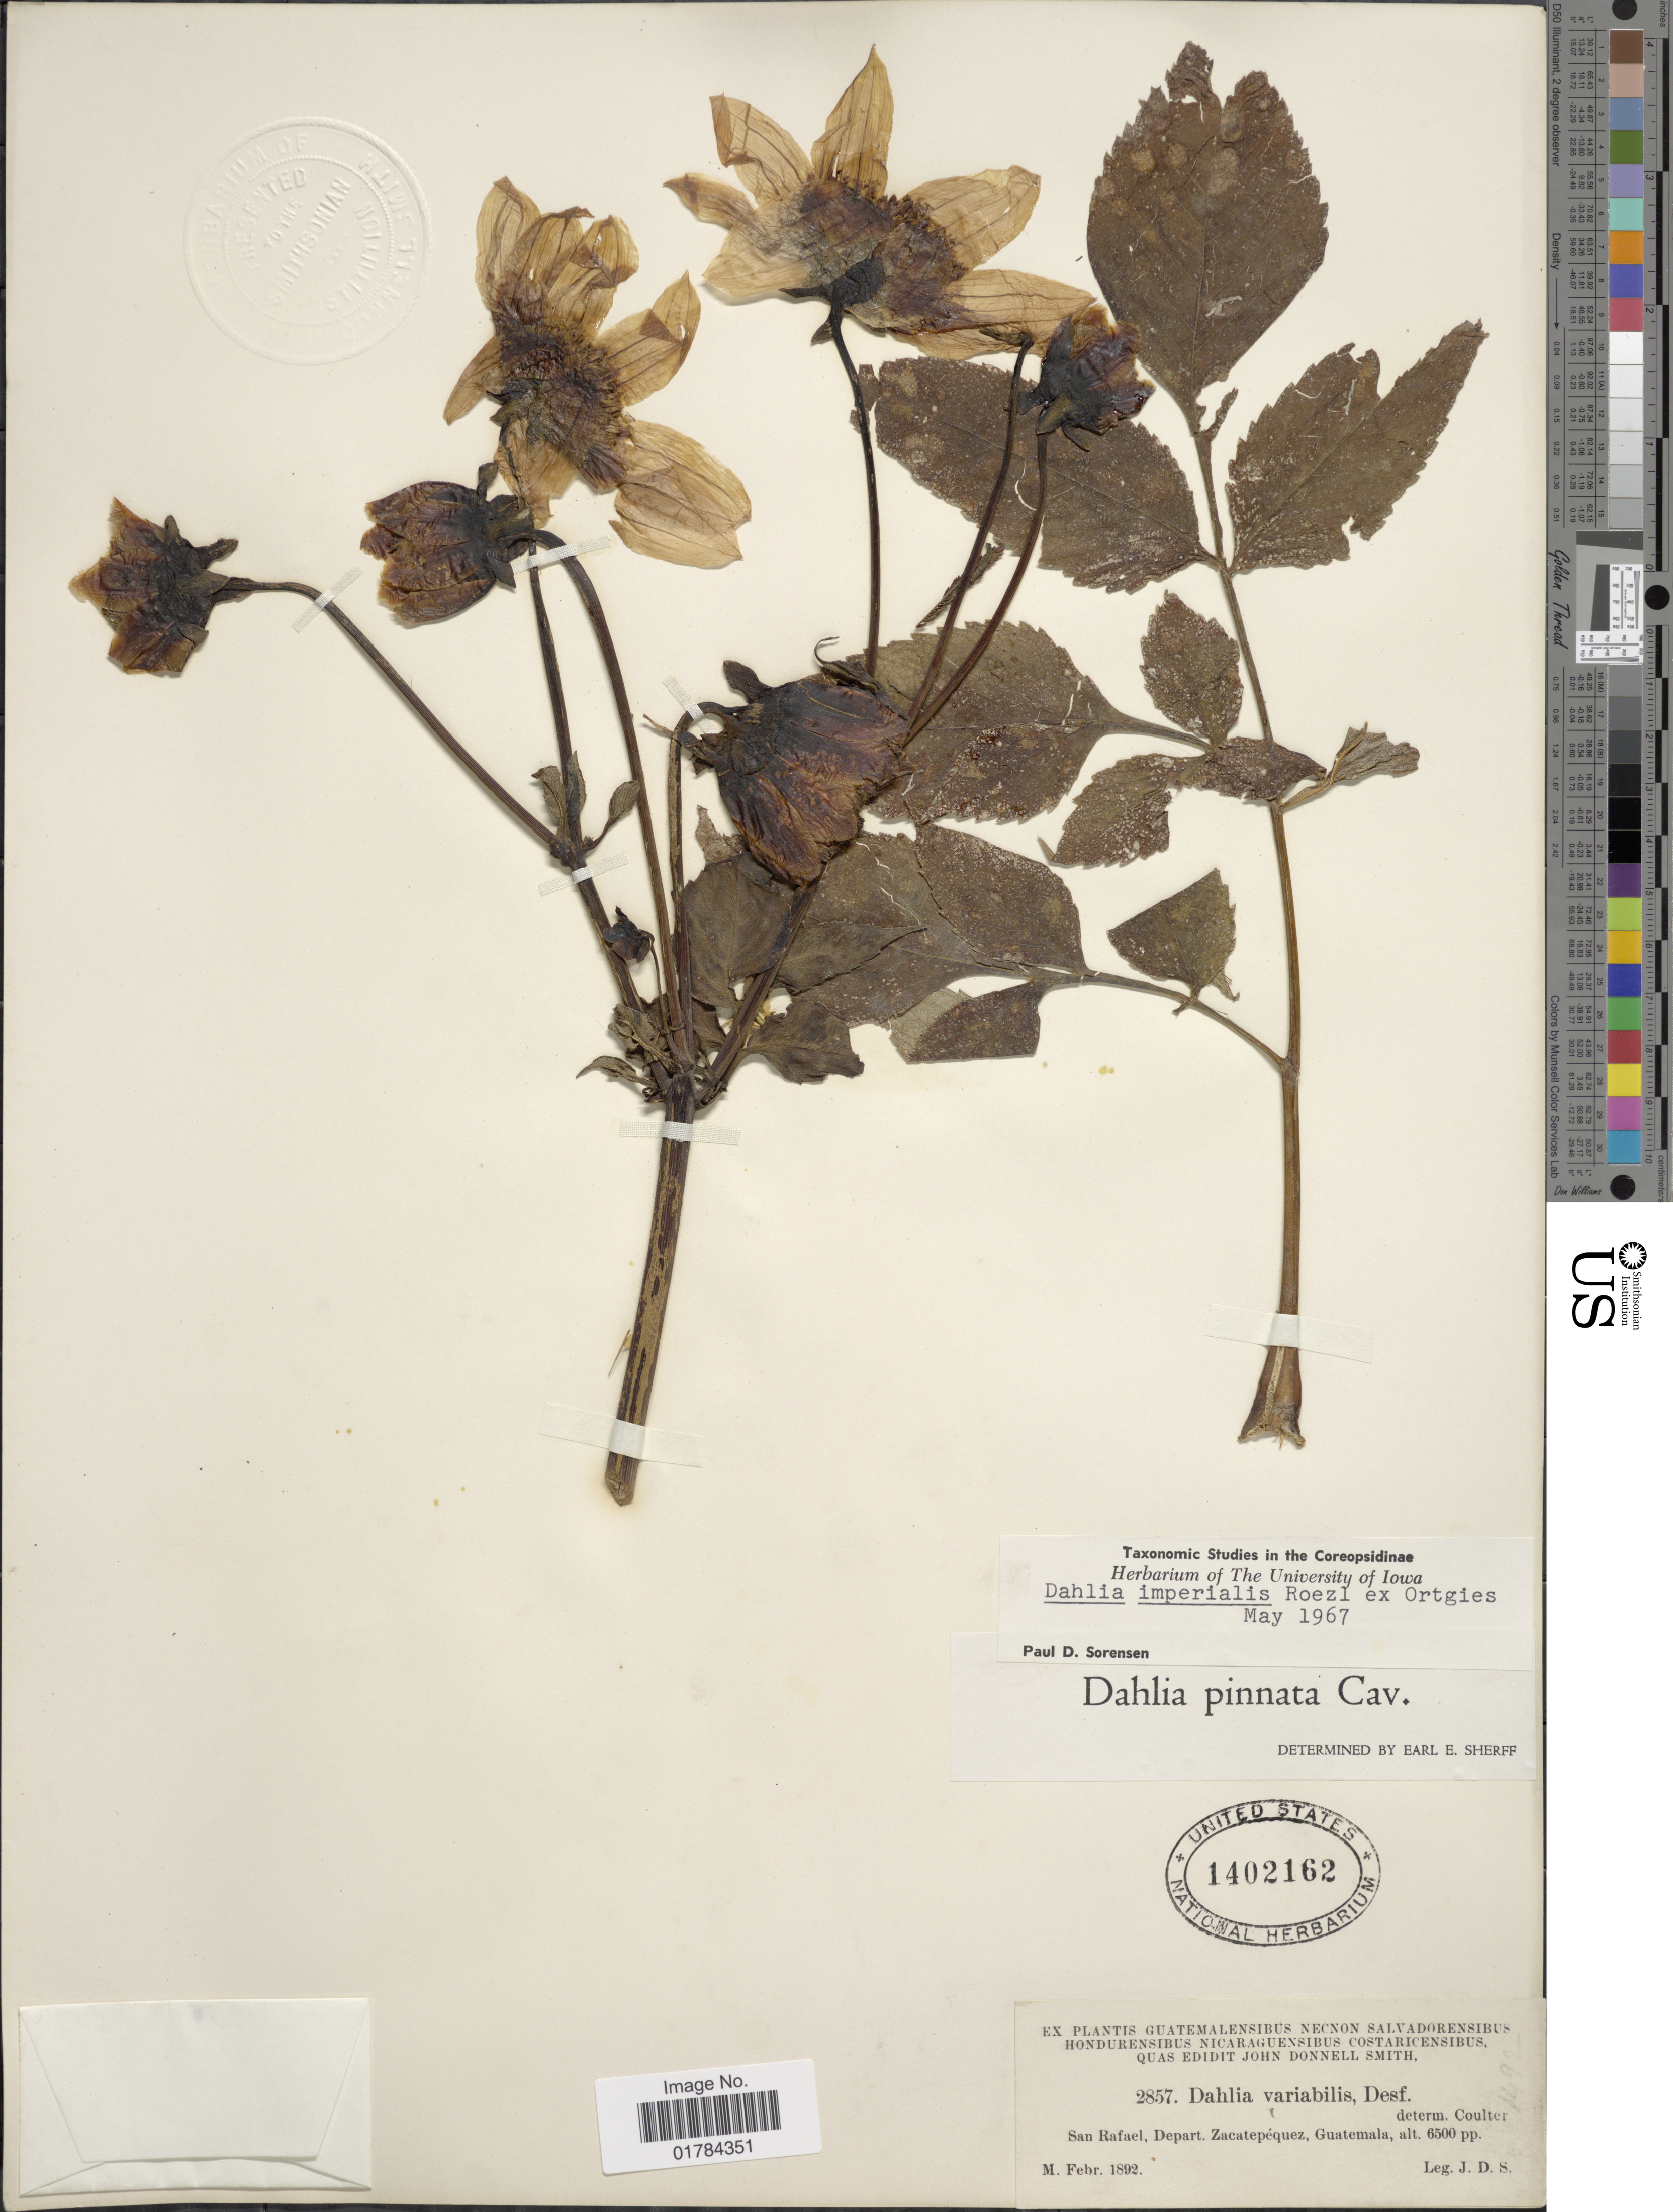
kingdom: Plantae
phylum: Tracheophyta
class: Magnoliopsida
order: Asterales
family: Asteraceae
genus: Dahlia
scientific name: Dahlia imperialis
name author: Roezl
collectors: J. Donnell Smith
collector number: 2857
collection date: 1892-02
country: Guatemala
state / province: Sacatepéquez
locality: San Rafael , Depart. Zacatepequez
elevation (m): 1981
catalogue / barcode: US 1402162